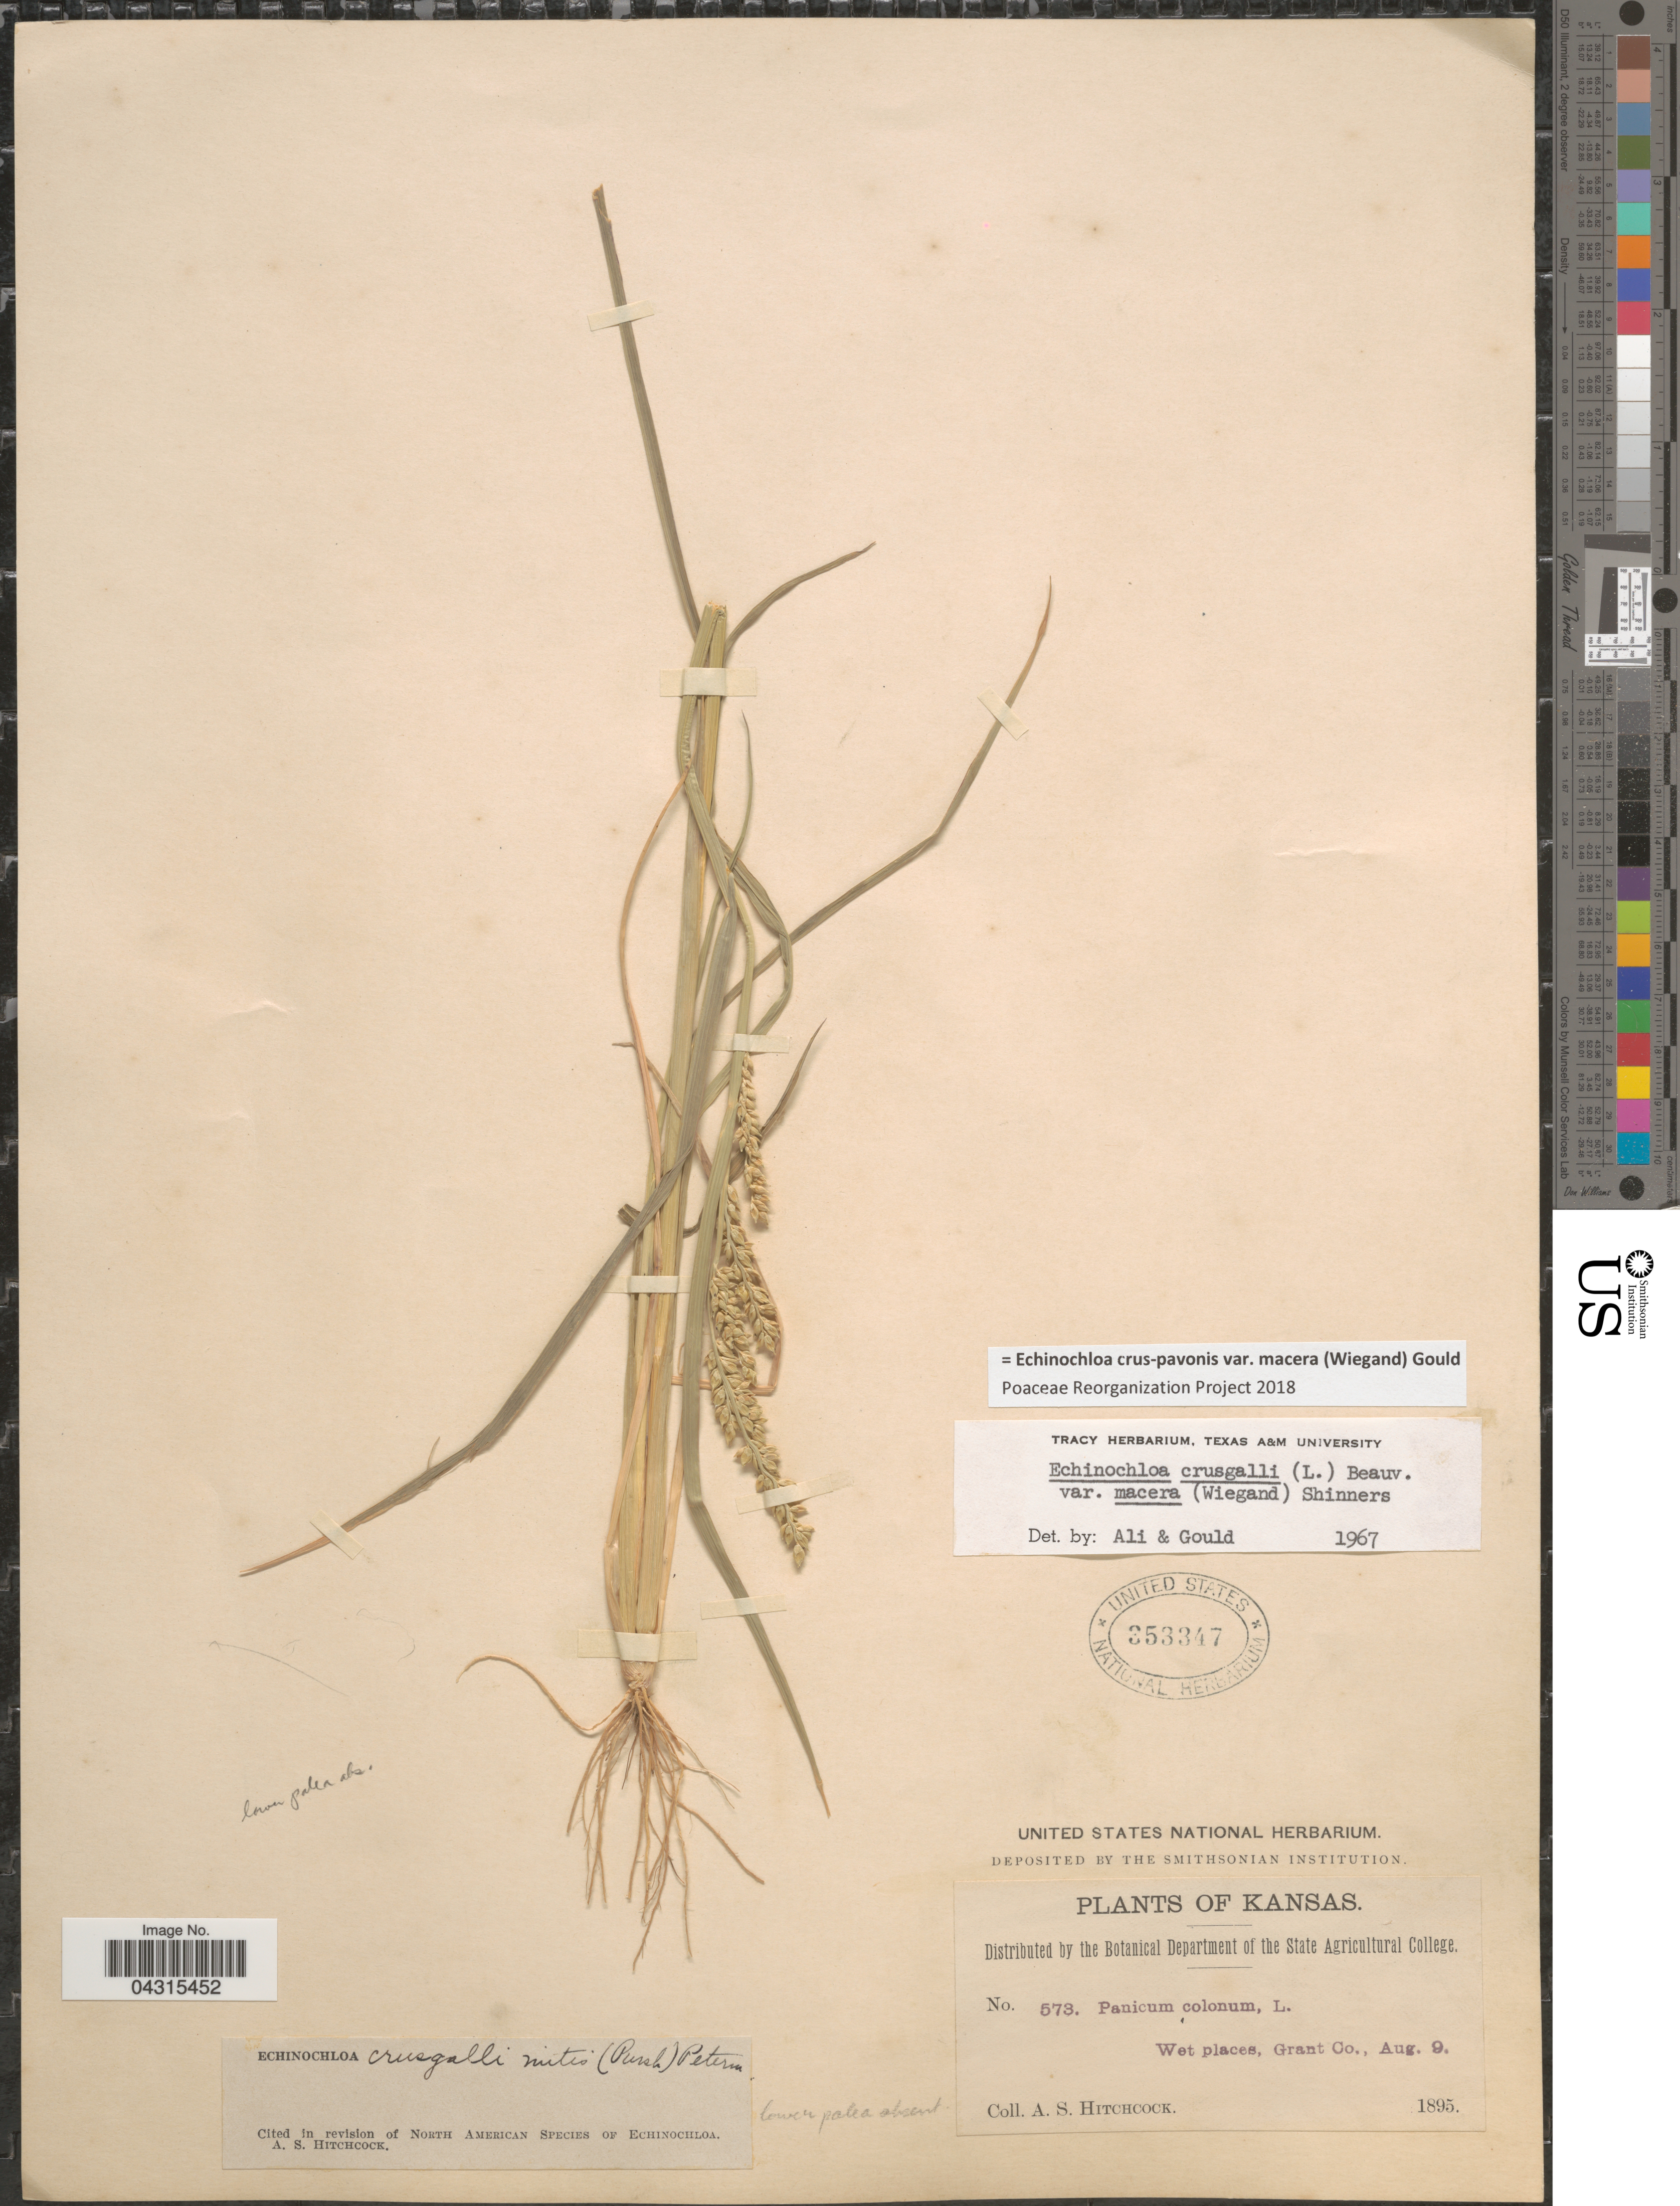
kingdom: Plantae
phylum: Tracheophyta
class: Liliopsida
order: Poales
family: Poaceae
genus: Echinochloa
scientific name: Echinochloa crus-pavonis var. macera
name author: (Wiegand) Gould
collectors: A. S. Hitchcock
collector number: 573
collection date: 1895-08-09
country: United States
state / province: Kansas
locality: Wet places, Grant Co.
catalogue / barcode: US 353347